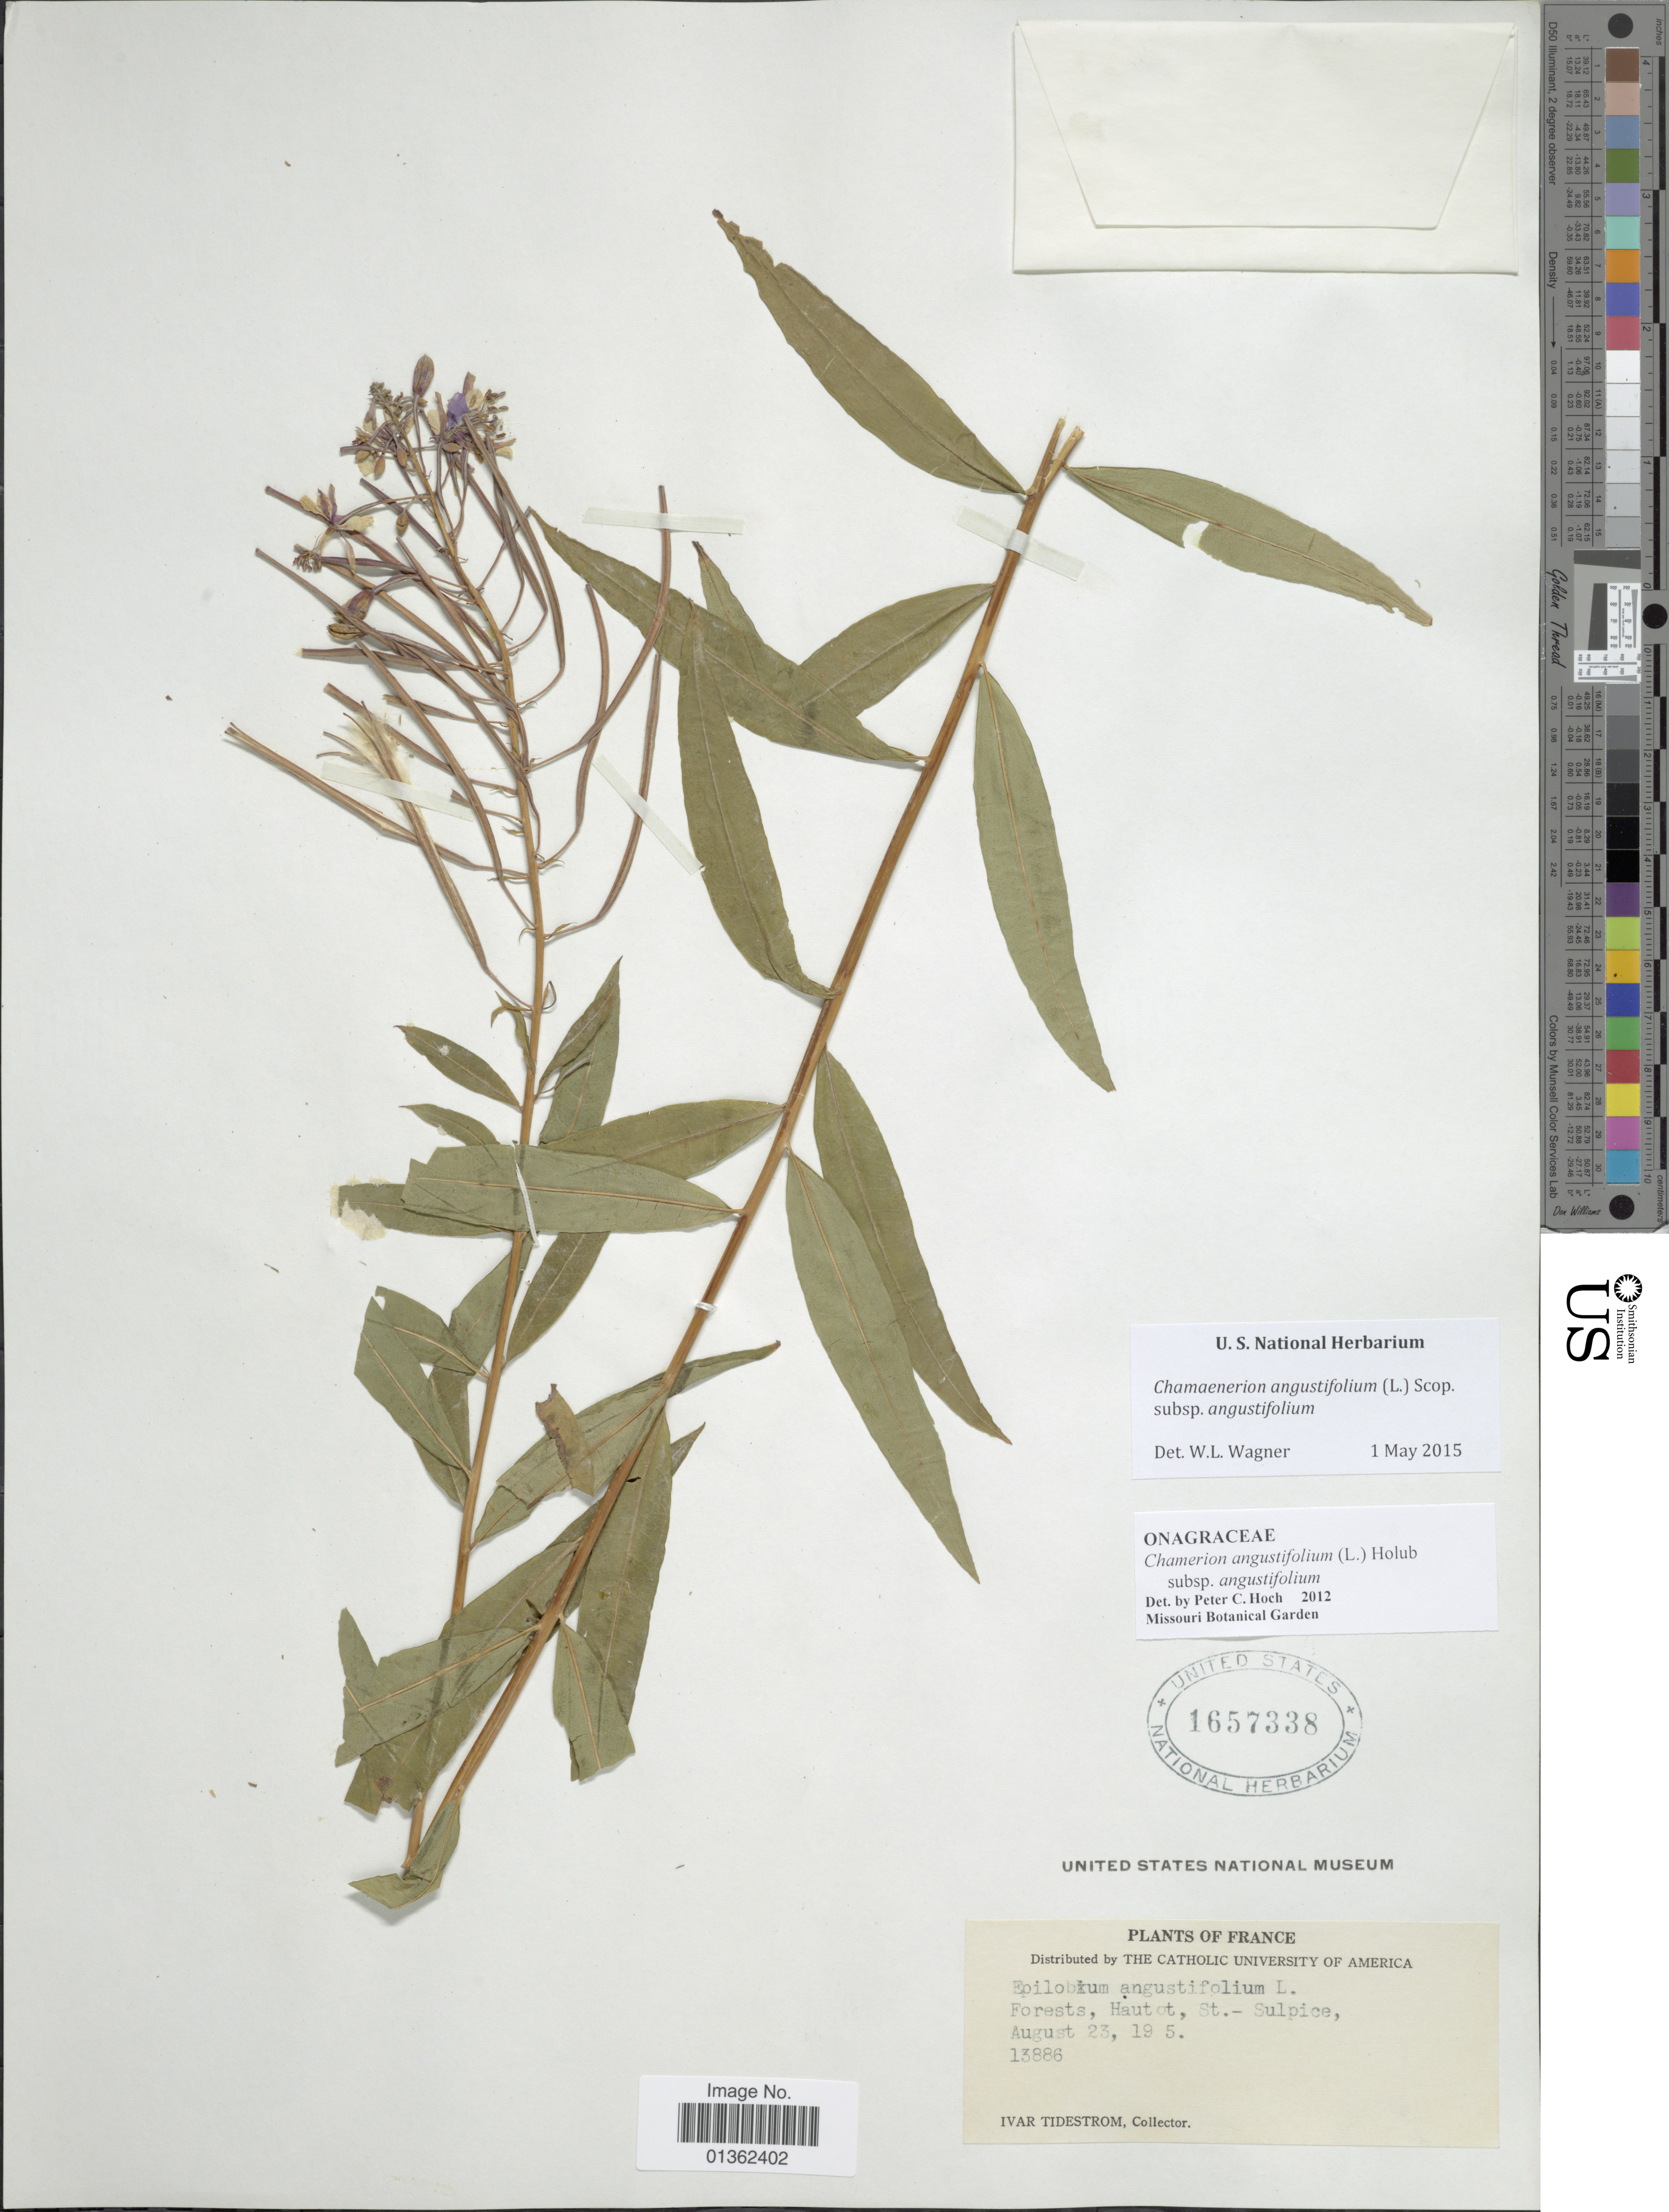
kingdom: Plantae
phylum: Tracheophyta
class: Magnoliopsida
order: Myrtales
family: Onagraceae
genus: Chamaenerion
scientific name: Chamaenerion angustifolium subsp. angustifolium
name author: (L.) Scop.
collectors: I. F. Tidestrom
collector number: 13886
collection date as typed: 195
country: France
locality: Forests, Hautot, St.-Sulpice.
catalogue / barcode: US 1657338